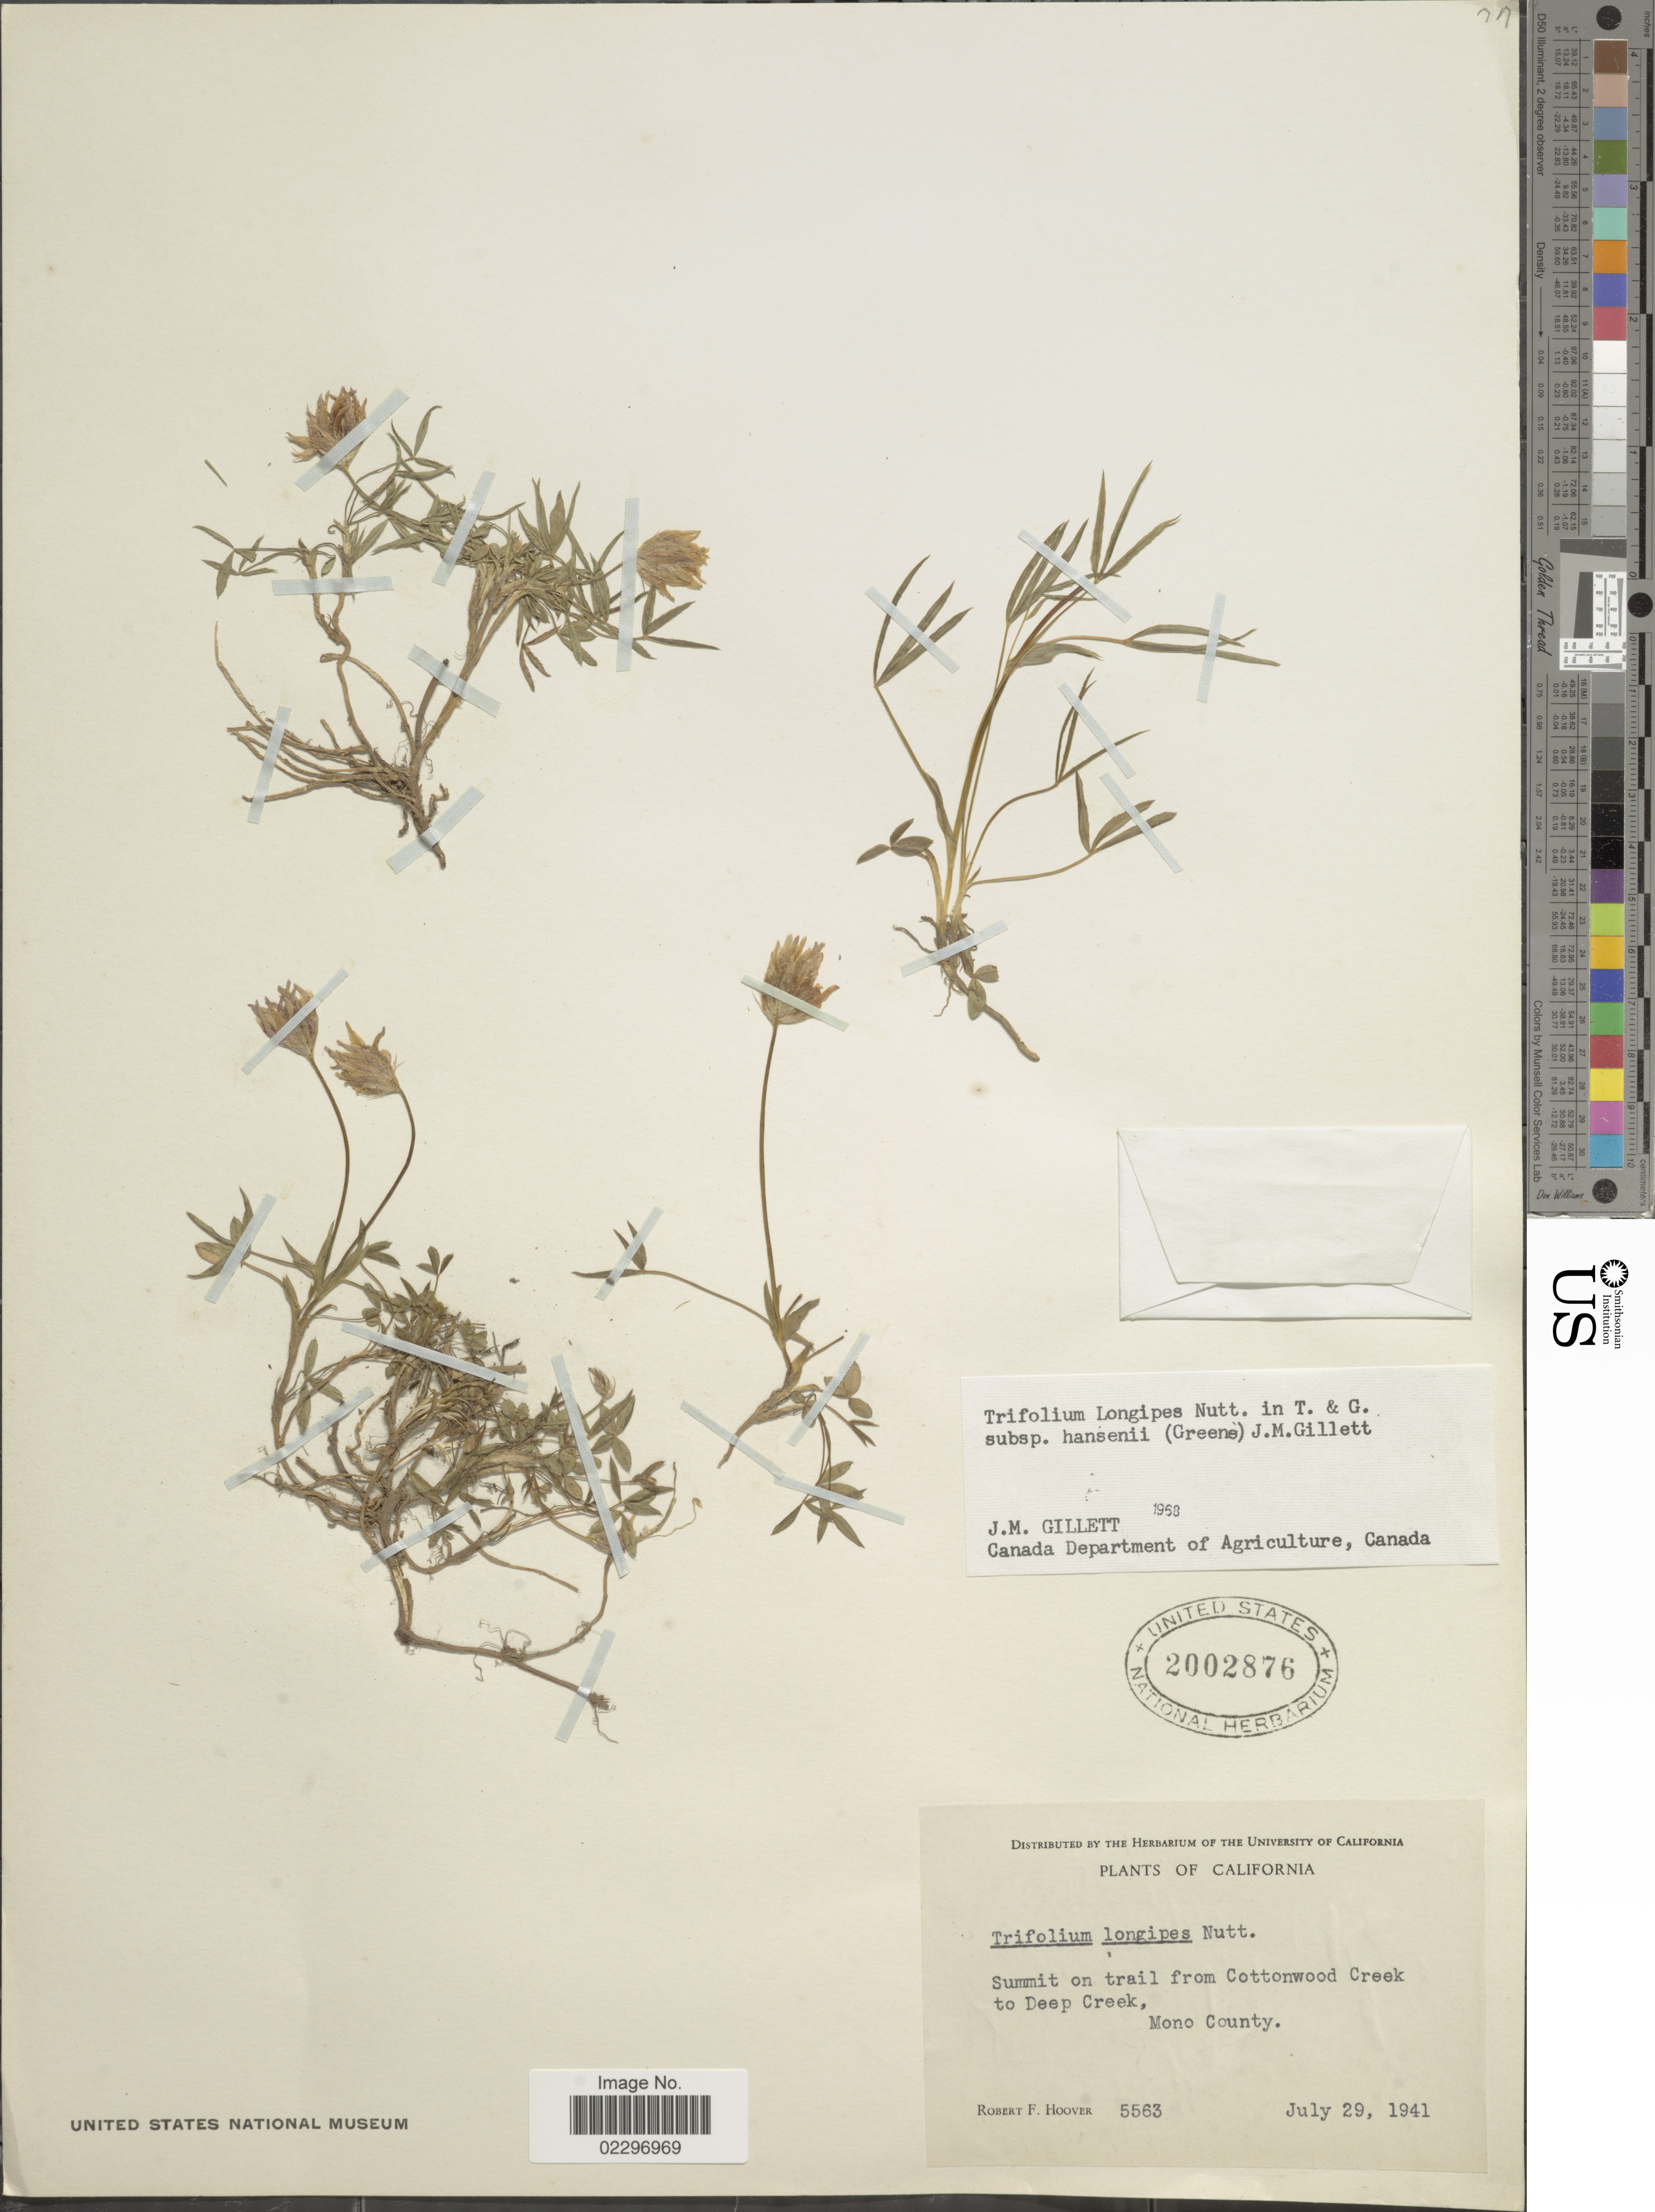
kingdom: Plantae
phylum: Tracheophyta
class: Magnoliopsida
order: Fabales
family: Fabaceae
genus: Trifolium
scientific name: Trifolium longipes subsp. hansenii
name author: (Greene) J.M. Gillett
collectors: R. F. Hoover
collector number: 5563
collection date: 1941-07-29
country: United States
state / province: California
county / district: Mono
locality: Summit on trail from Cottonwood Creek to Deep Creek, Mono County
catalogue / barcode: US 2002876